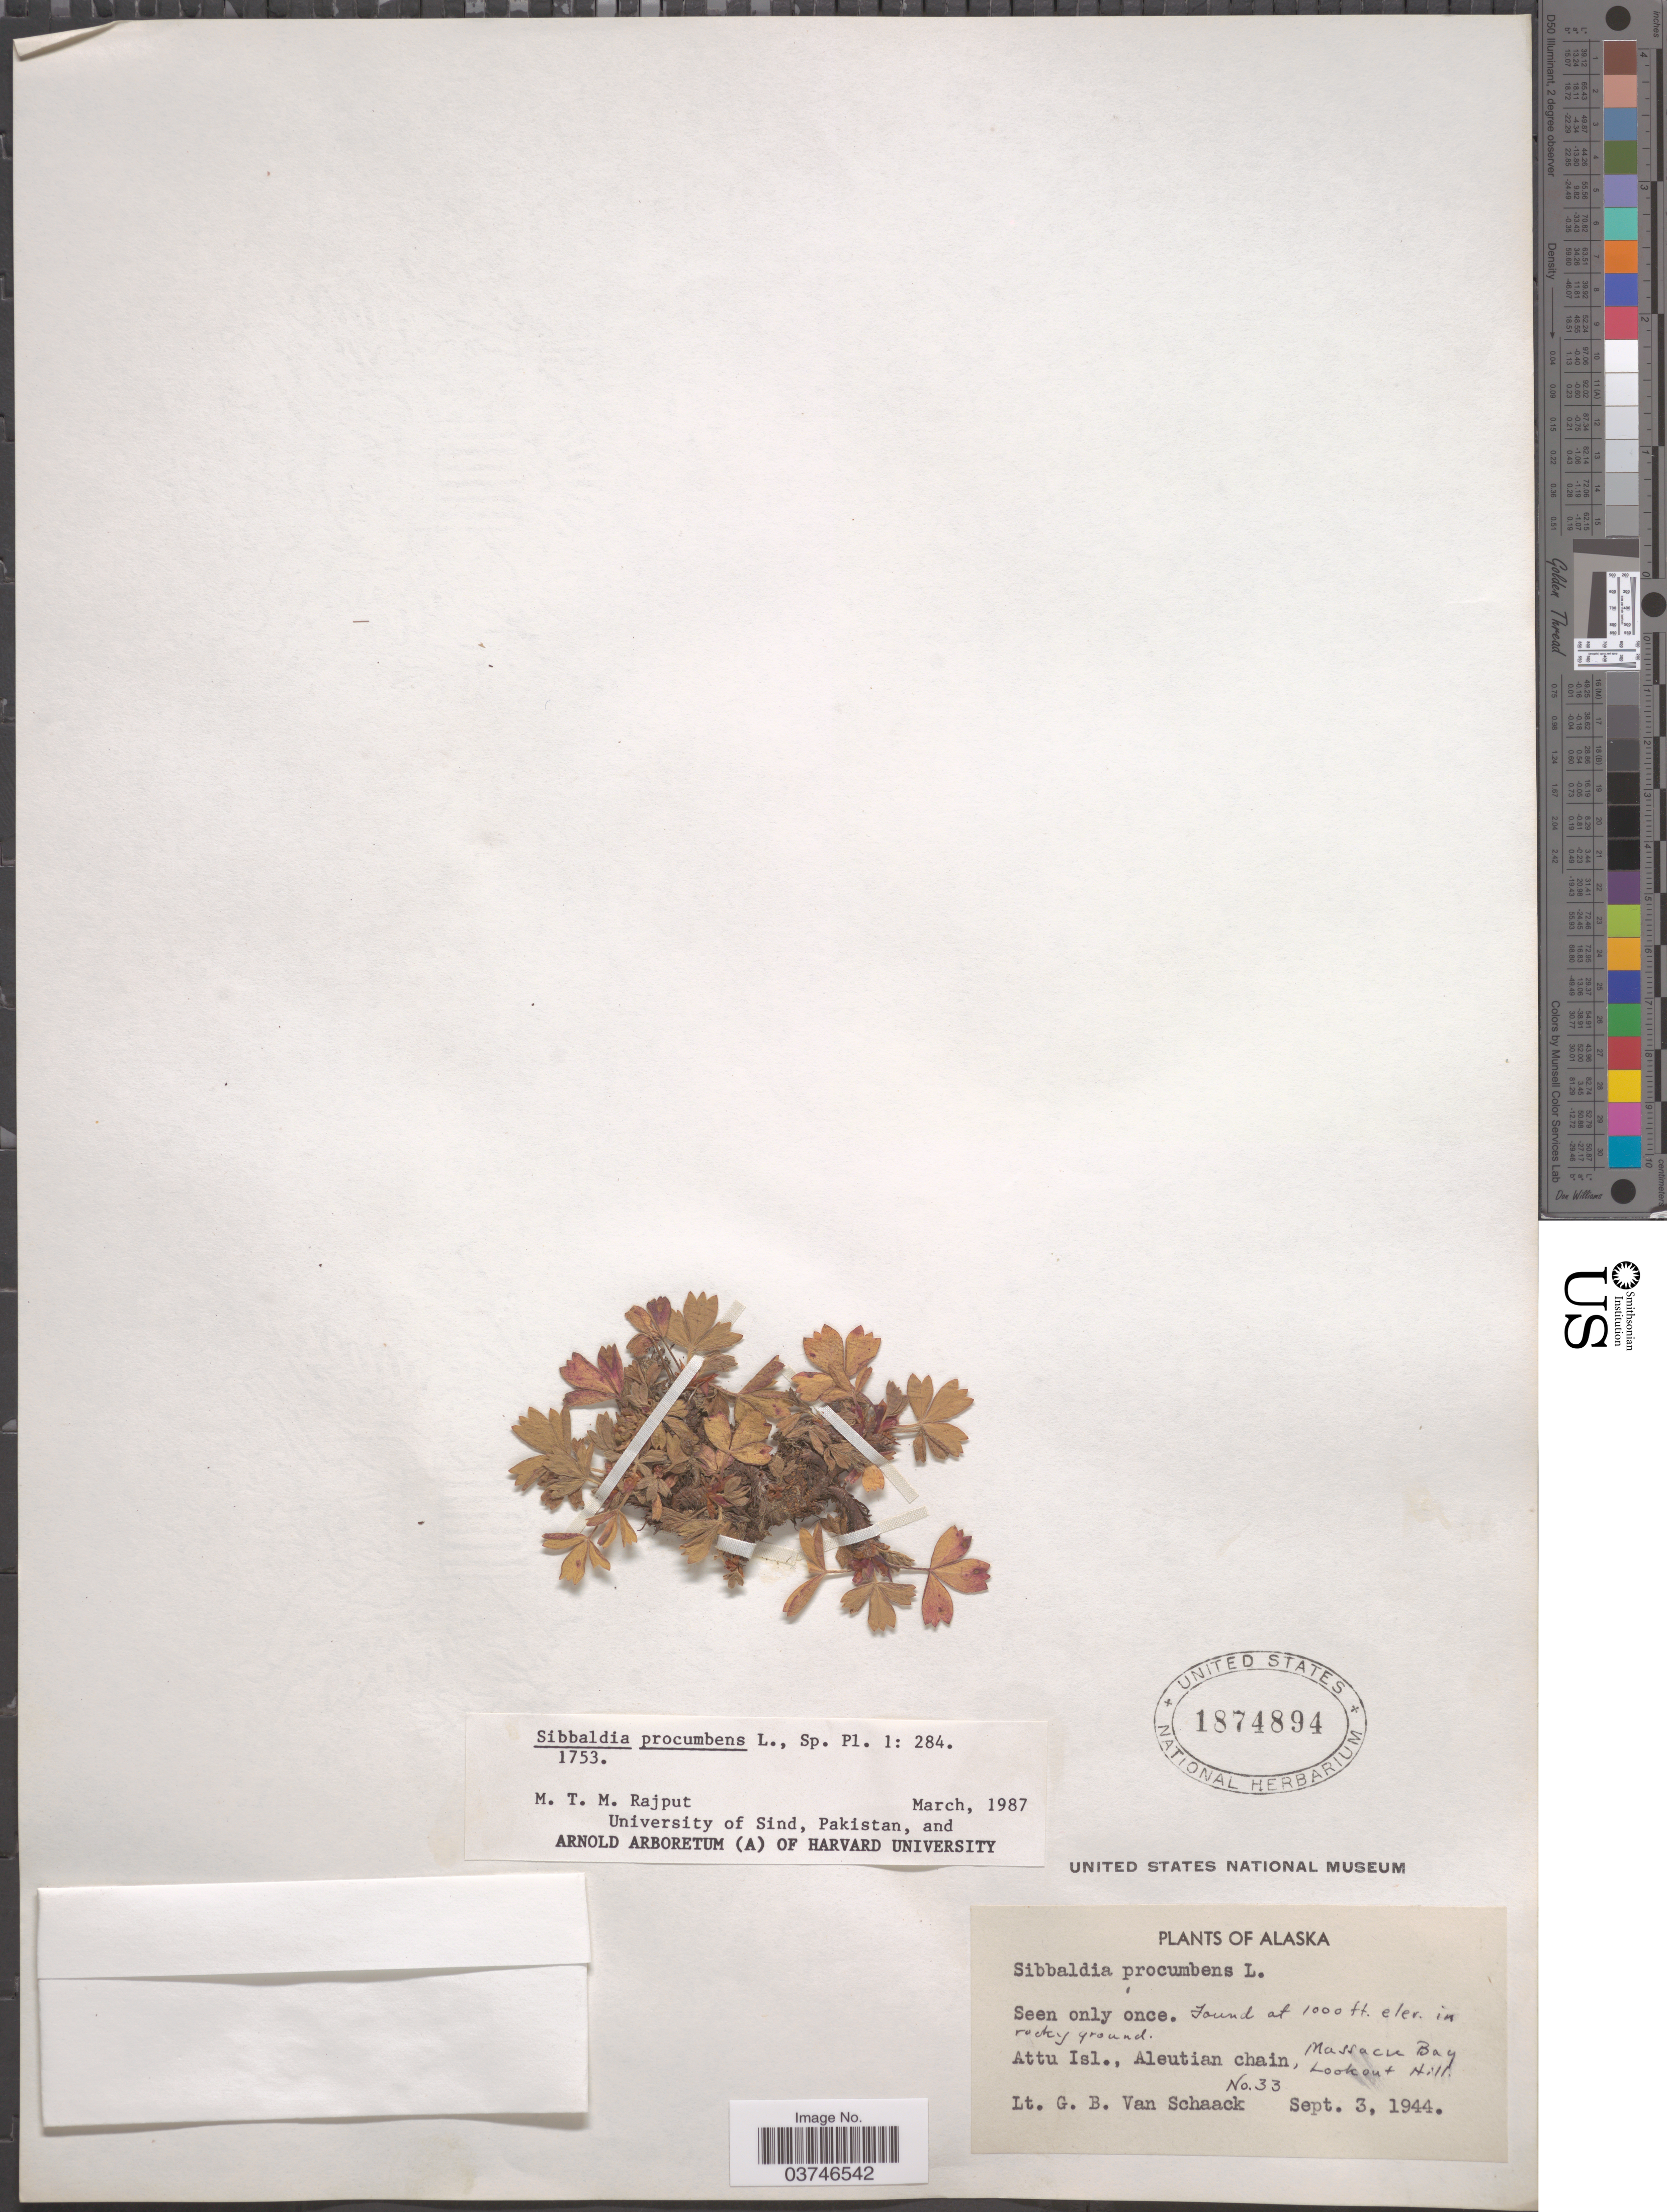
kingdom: Plantae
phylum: Tracheophyta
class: Magnoliopsida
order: Rosales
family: Rosaceae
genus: Sibbaldia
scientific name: Sibbaldia procumbens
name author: L.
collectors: G. Van Schaack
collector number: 33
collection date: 1944-09-03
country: United States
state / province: Alaska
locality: Attu Isl., Aleutian chain, Massack Bay, Lookout Hill.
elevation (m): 305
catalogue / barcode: US 1874894